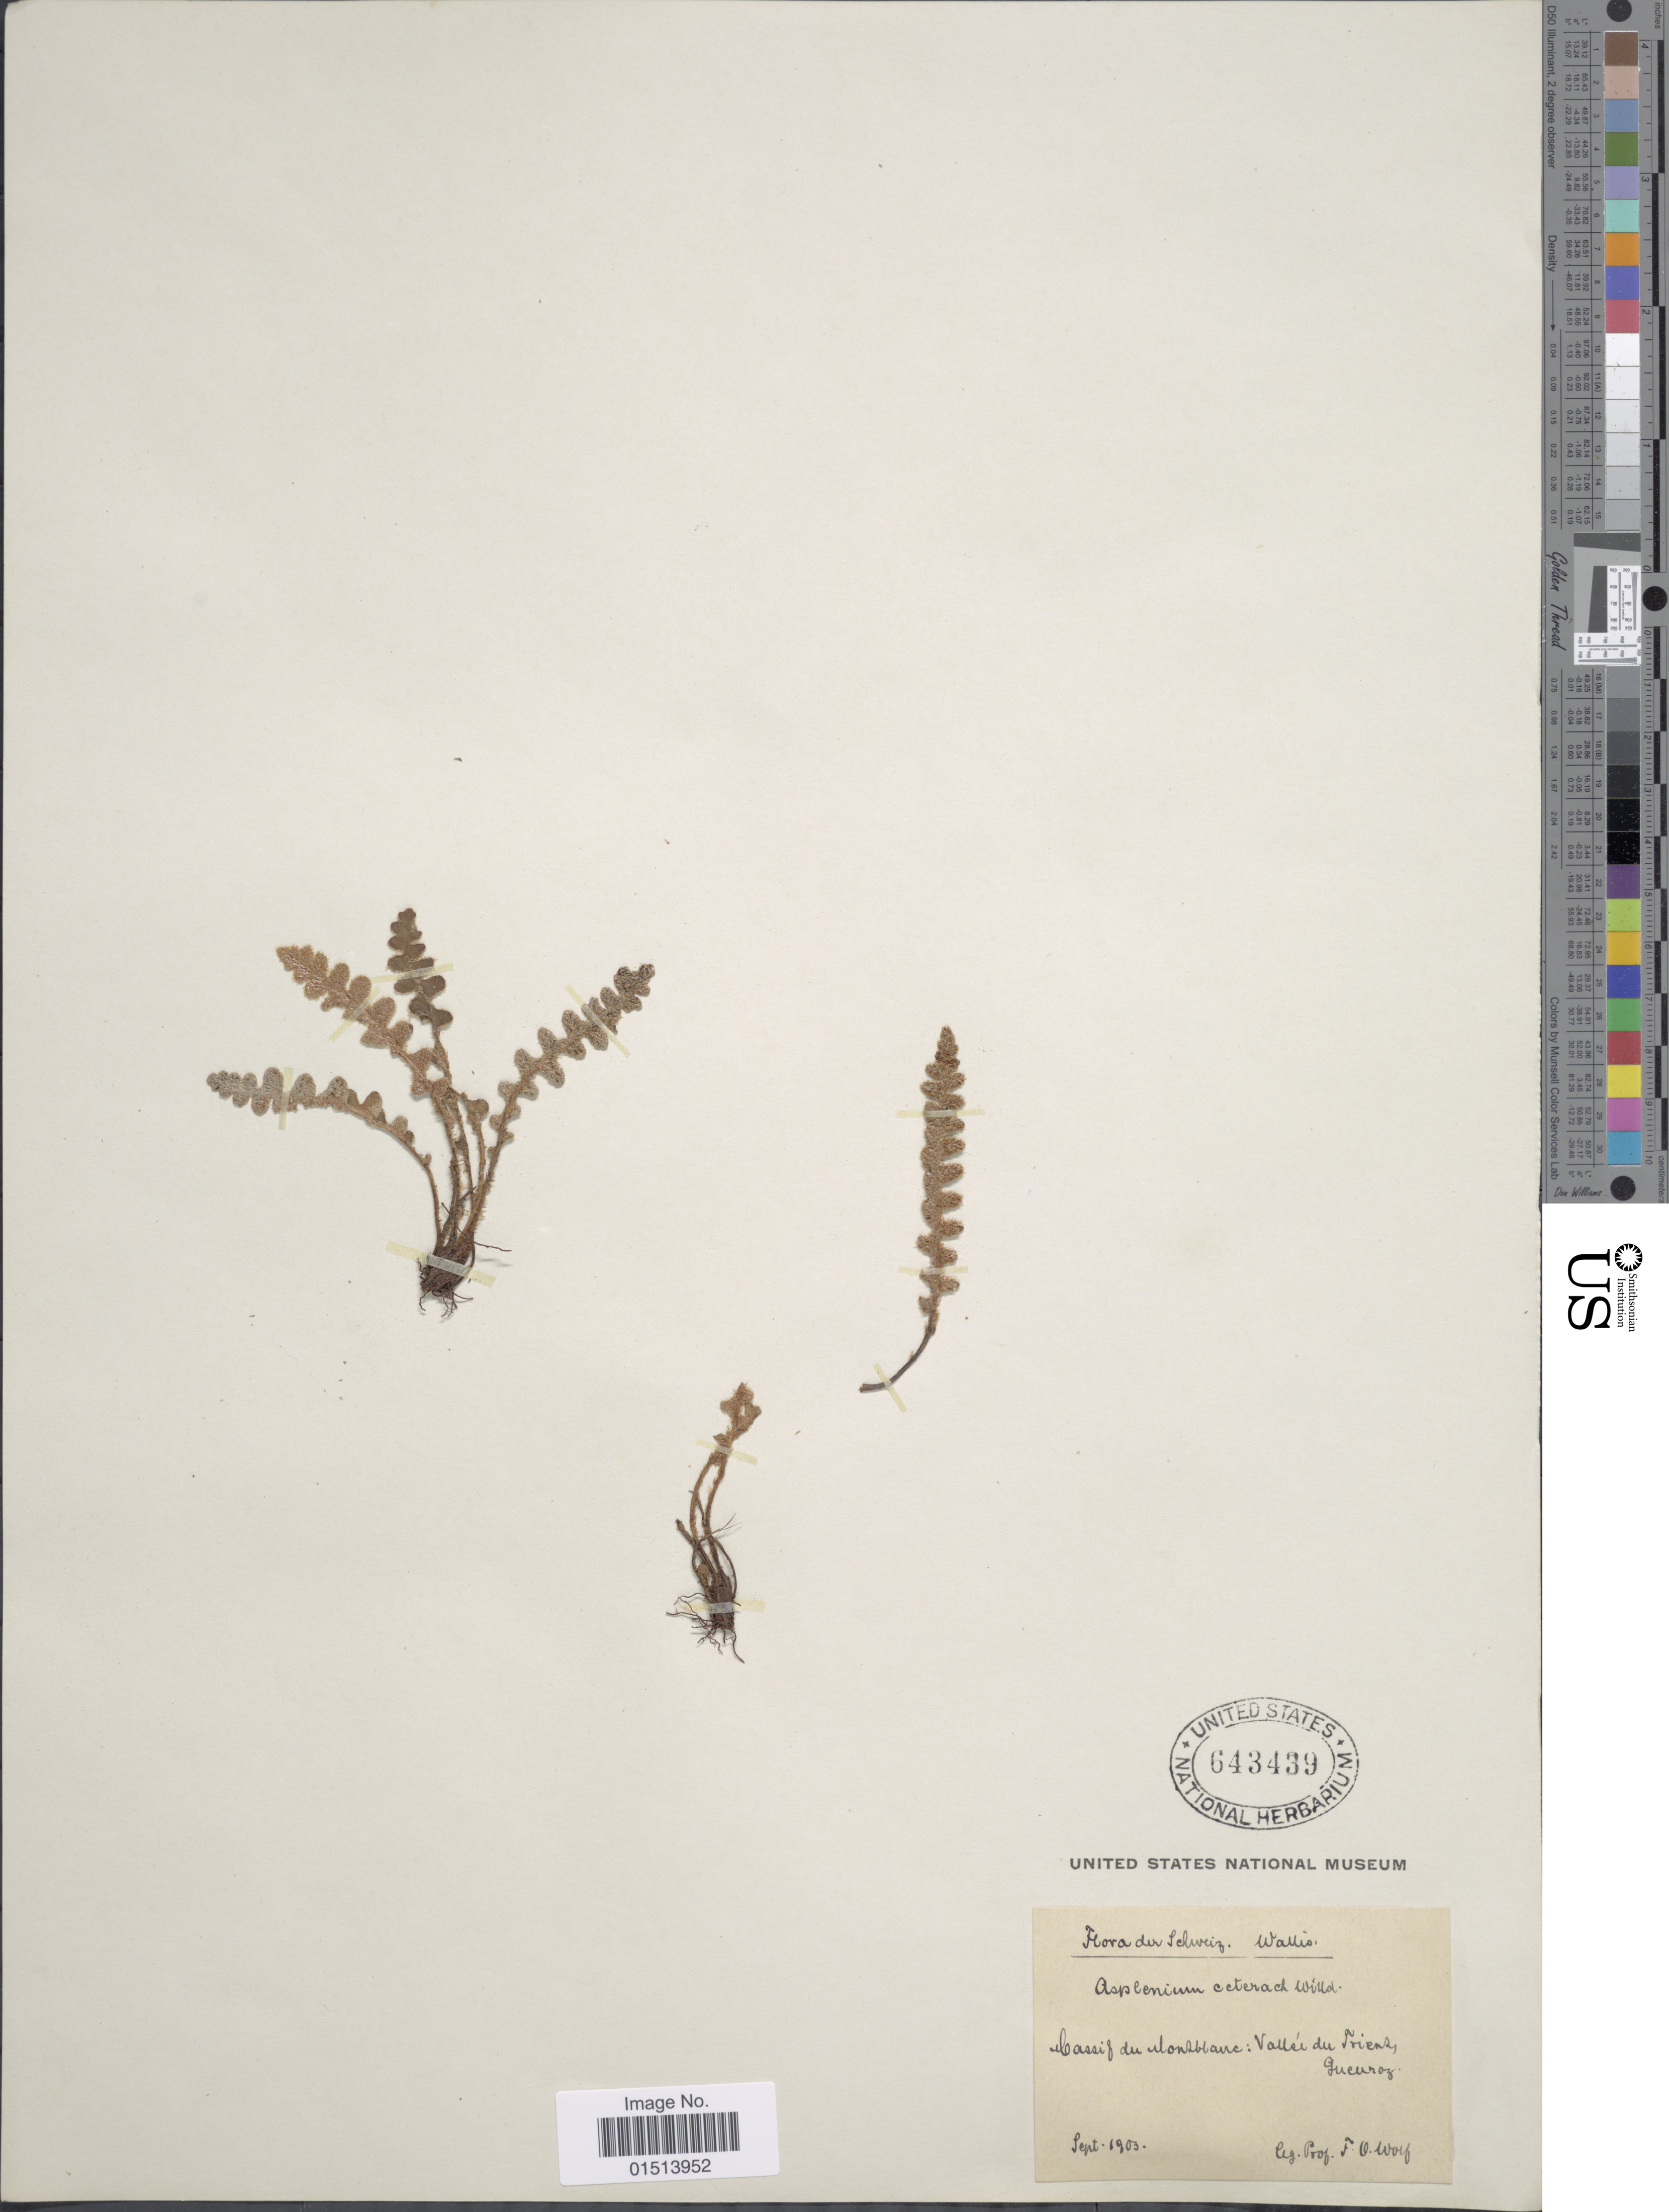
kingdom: Plantae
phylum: Tracheophyta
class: Polypodiopsida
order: Polypodiales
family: Aspleniaceae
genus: Asplenium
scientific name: Asplenium officinarum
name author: DC.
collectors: F. Wolf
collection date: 1903-09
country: Switzerland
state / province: Valais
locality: Schweiz, Wallis, Massif du Montblanc: Valée du Trient, Gueuroz.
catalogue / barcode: US 643439